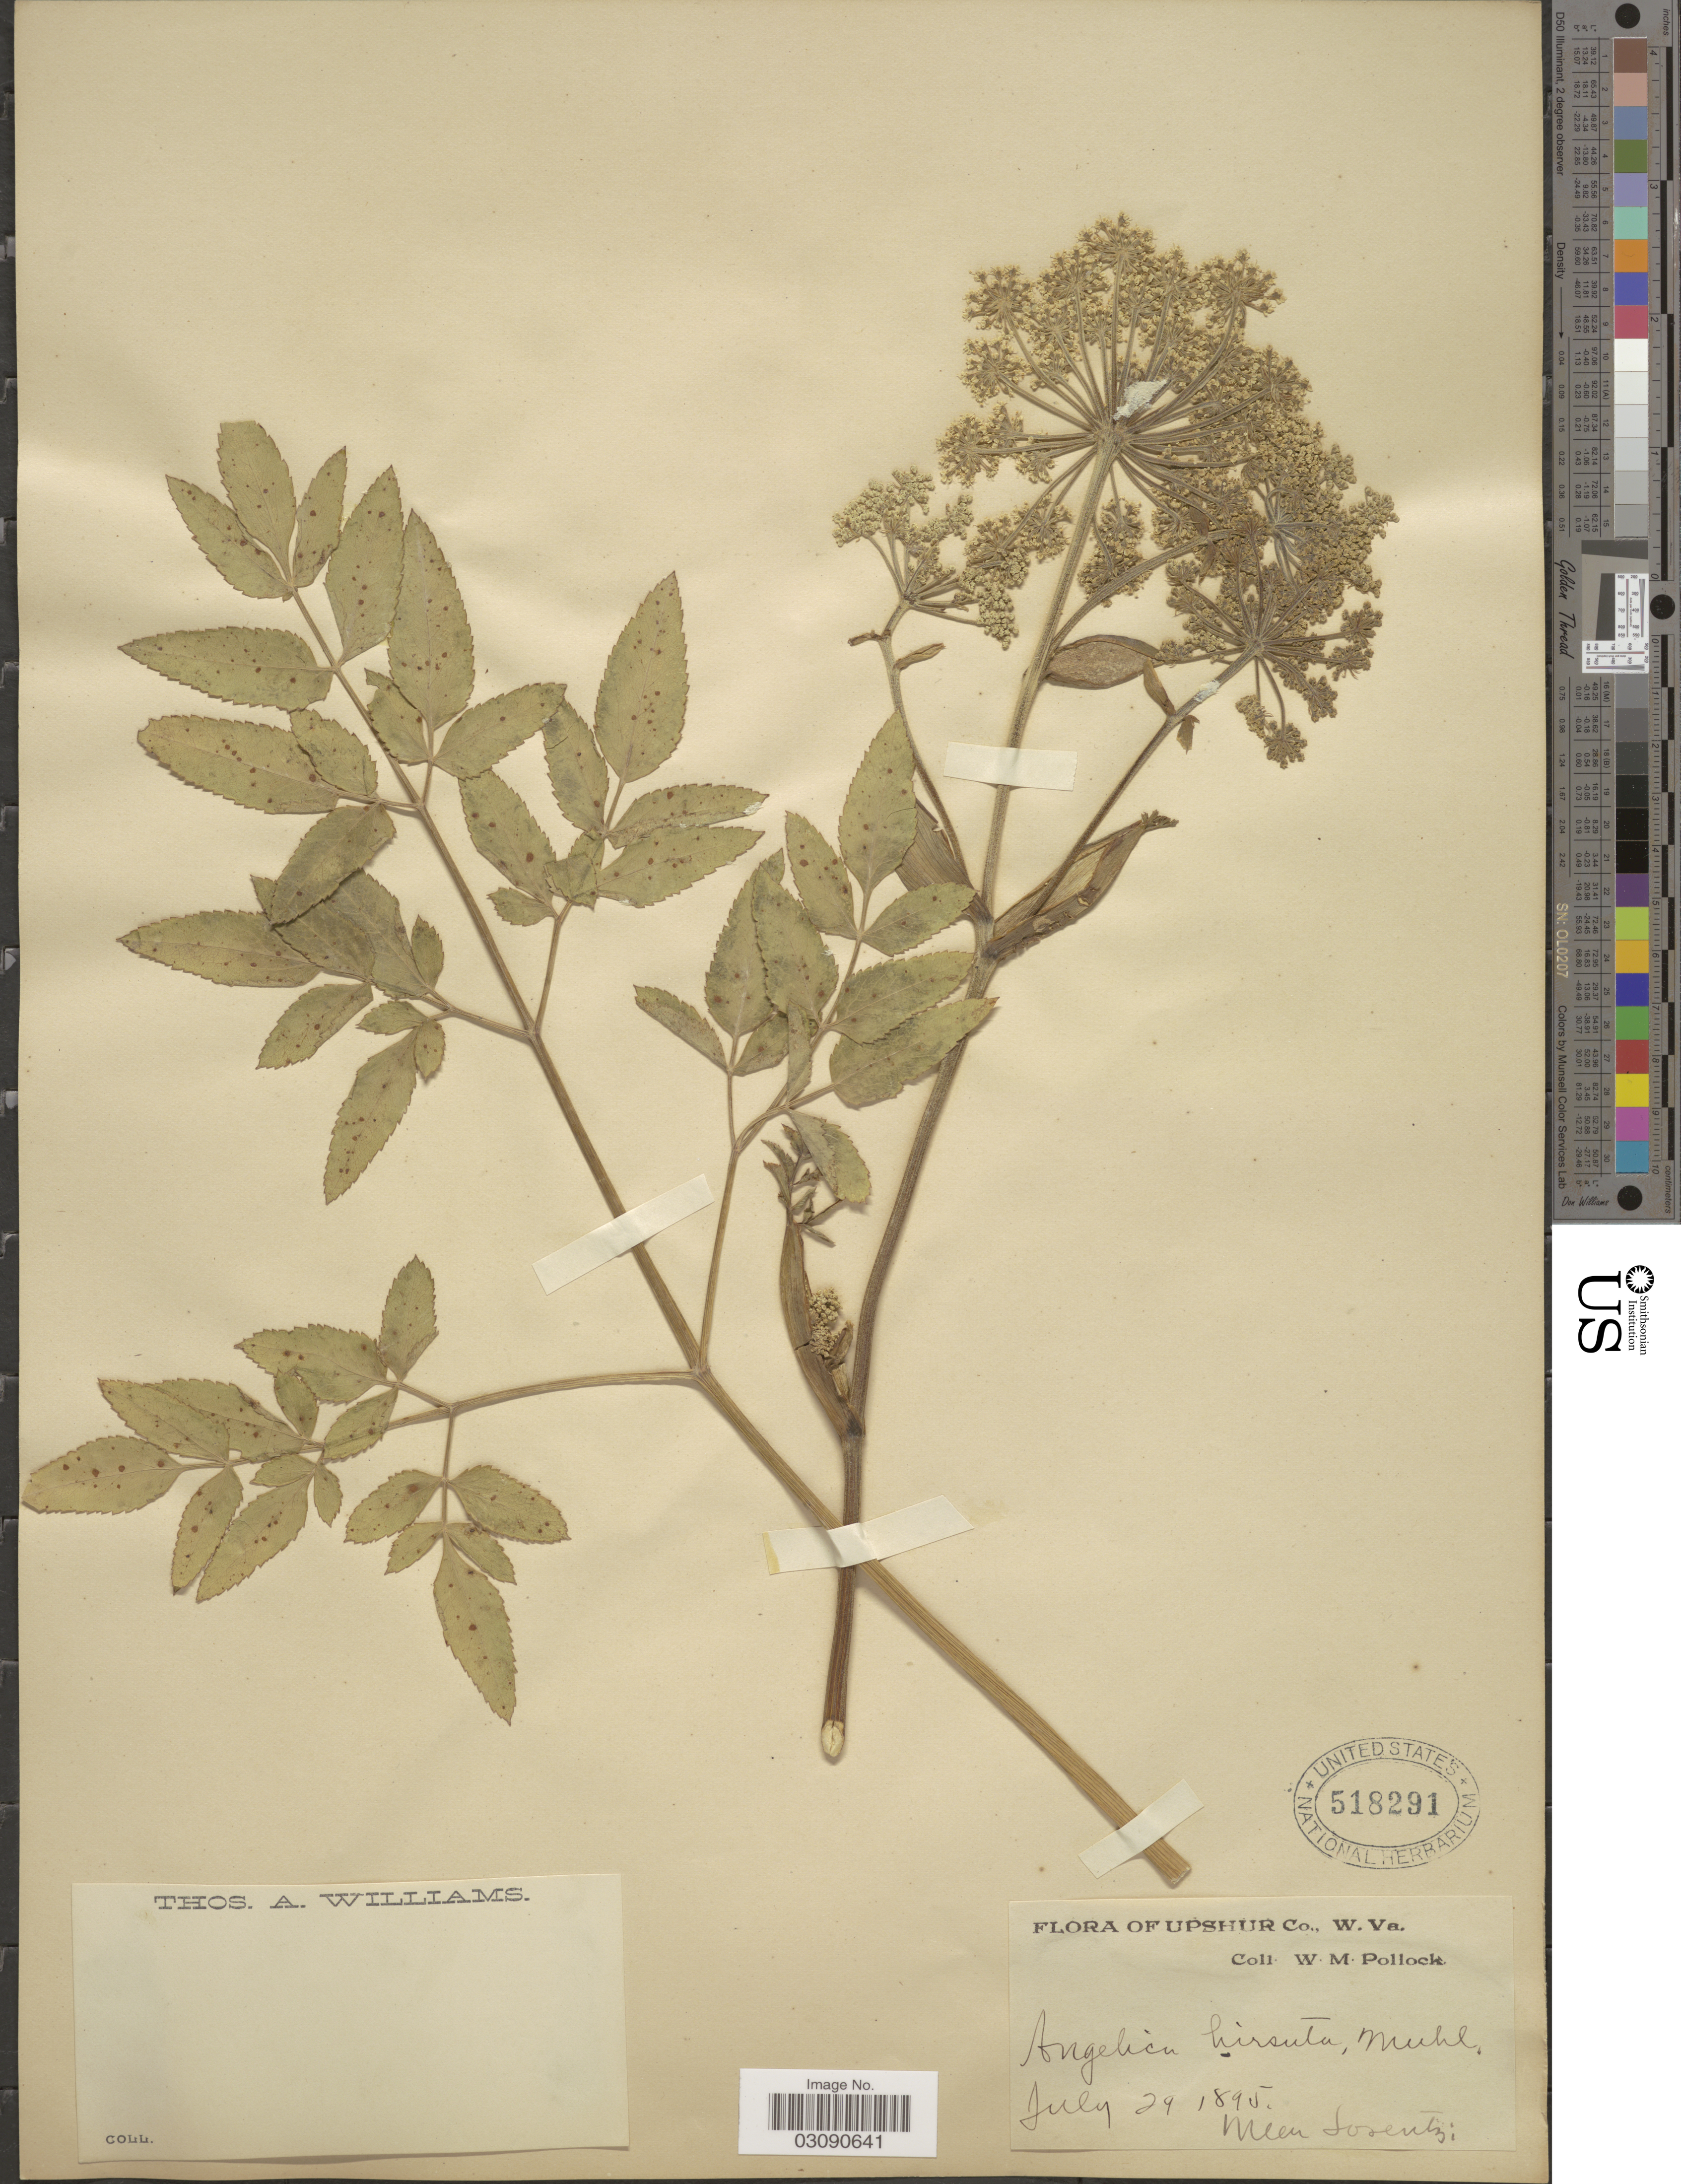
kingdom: Plantae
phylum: Tracheophyta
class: Magnoliopsida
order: Apiales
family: Apiaceae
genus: Angelica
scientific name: Angelica venenosa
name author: (Greenway) Fernald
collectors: W. M. Pollock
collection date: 1895-07-29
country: United States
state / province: West Virginia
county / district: Upshur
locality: Near Lorentz.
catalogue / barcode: US 518291